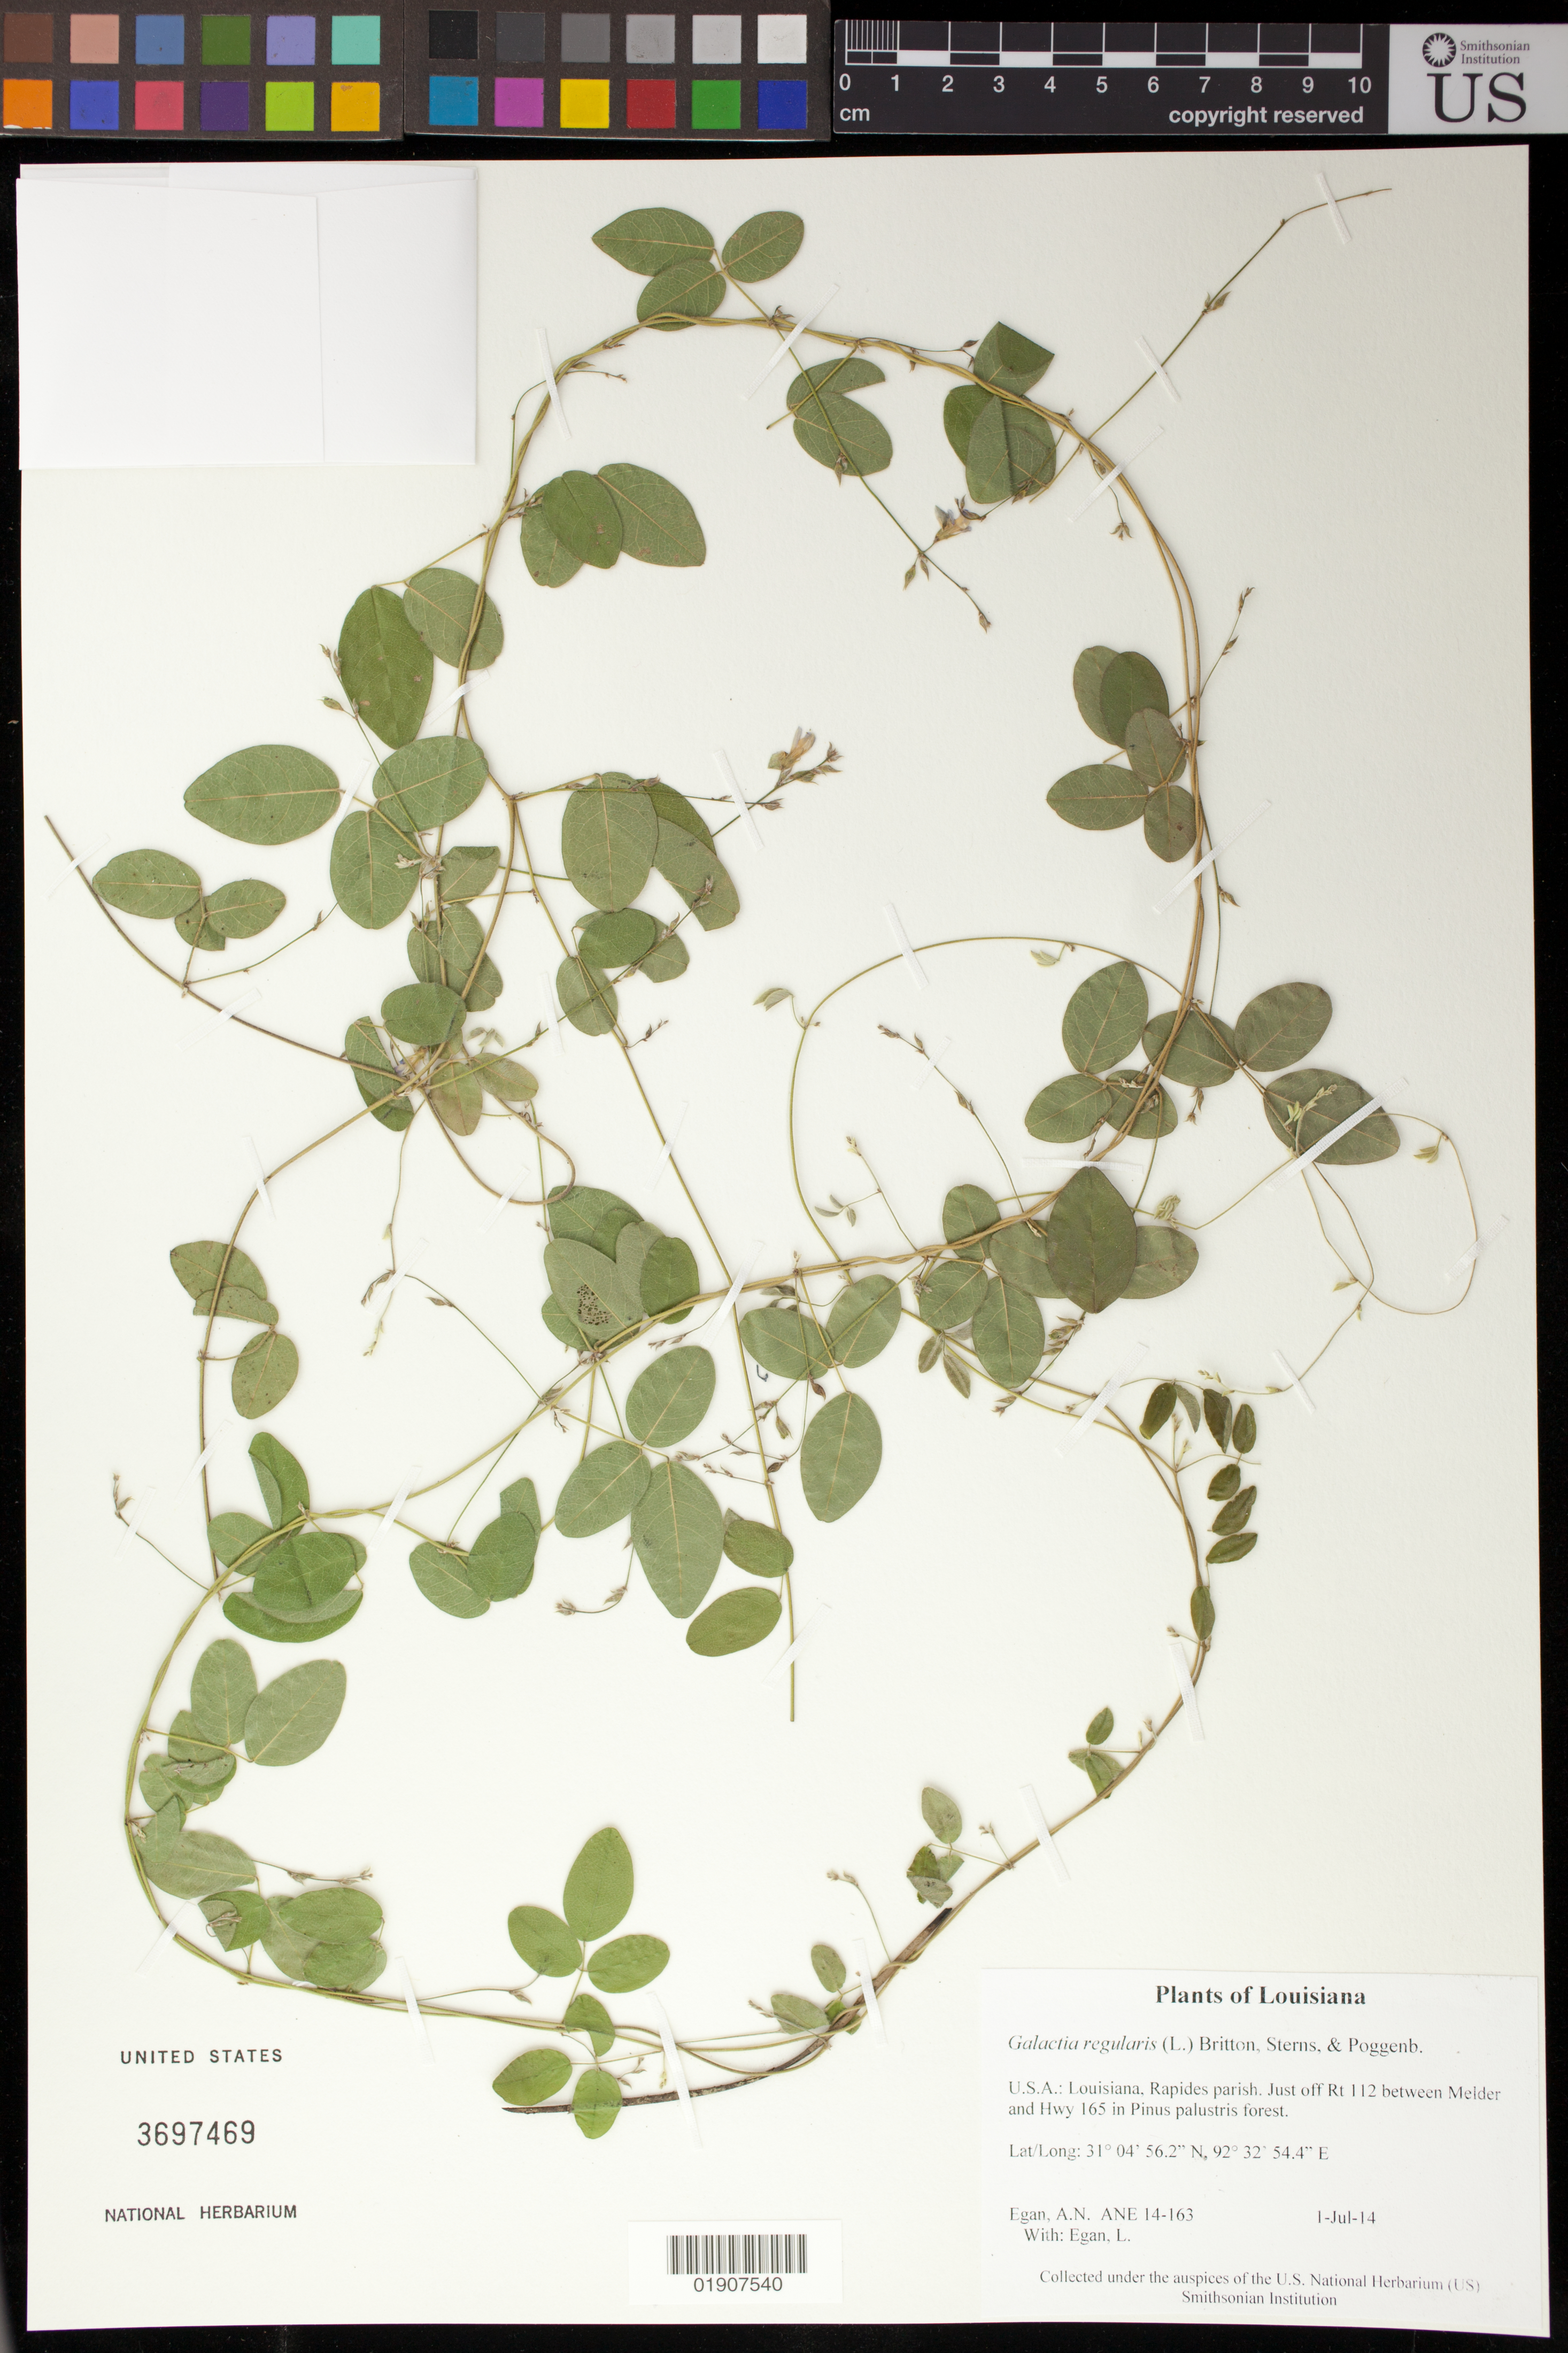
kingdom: Plantae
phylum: Tracheophyta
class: Magnoliopsida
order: Fabales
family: Fabaceae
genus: Galactia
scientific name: Galactia regularis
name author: (L.) Britton, Stearns & Poggenb.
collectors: A. N. Egan & L. Egan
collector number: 14-163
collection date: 2014-07-01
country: United States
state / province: Louisiana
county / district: Rapides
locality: Just off Rt 112 between Melder and Hwy 165 in Pinus palustris forest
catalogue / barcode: US 3697469